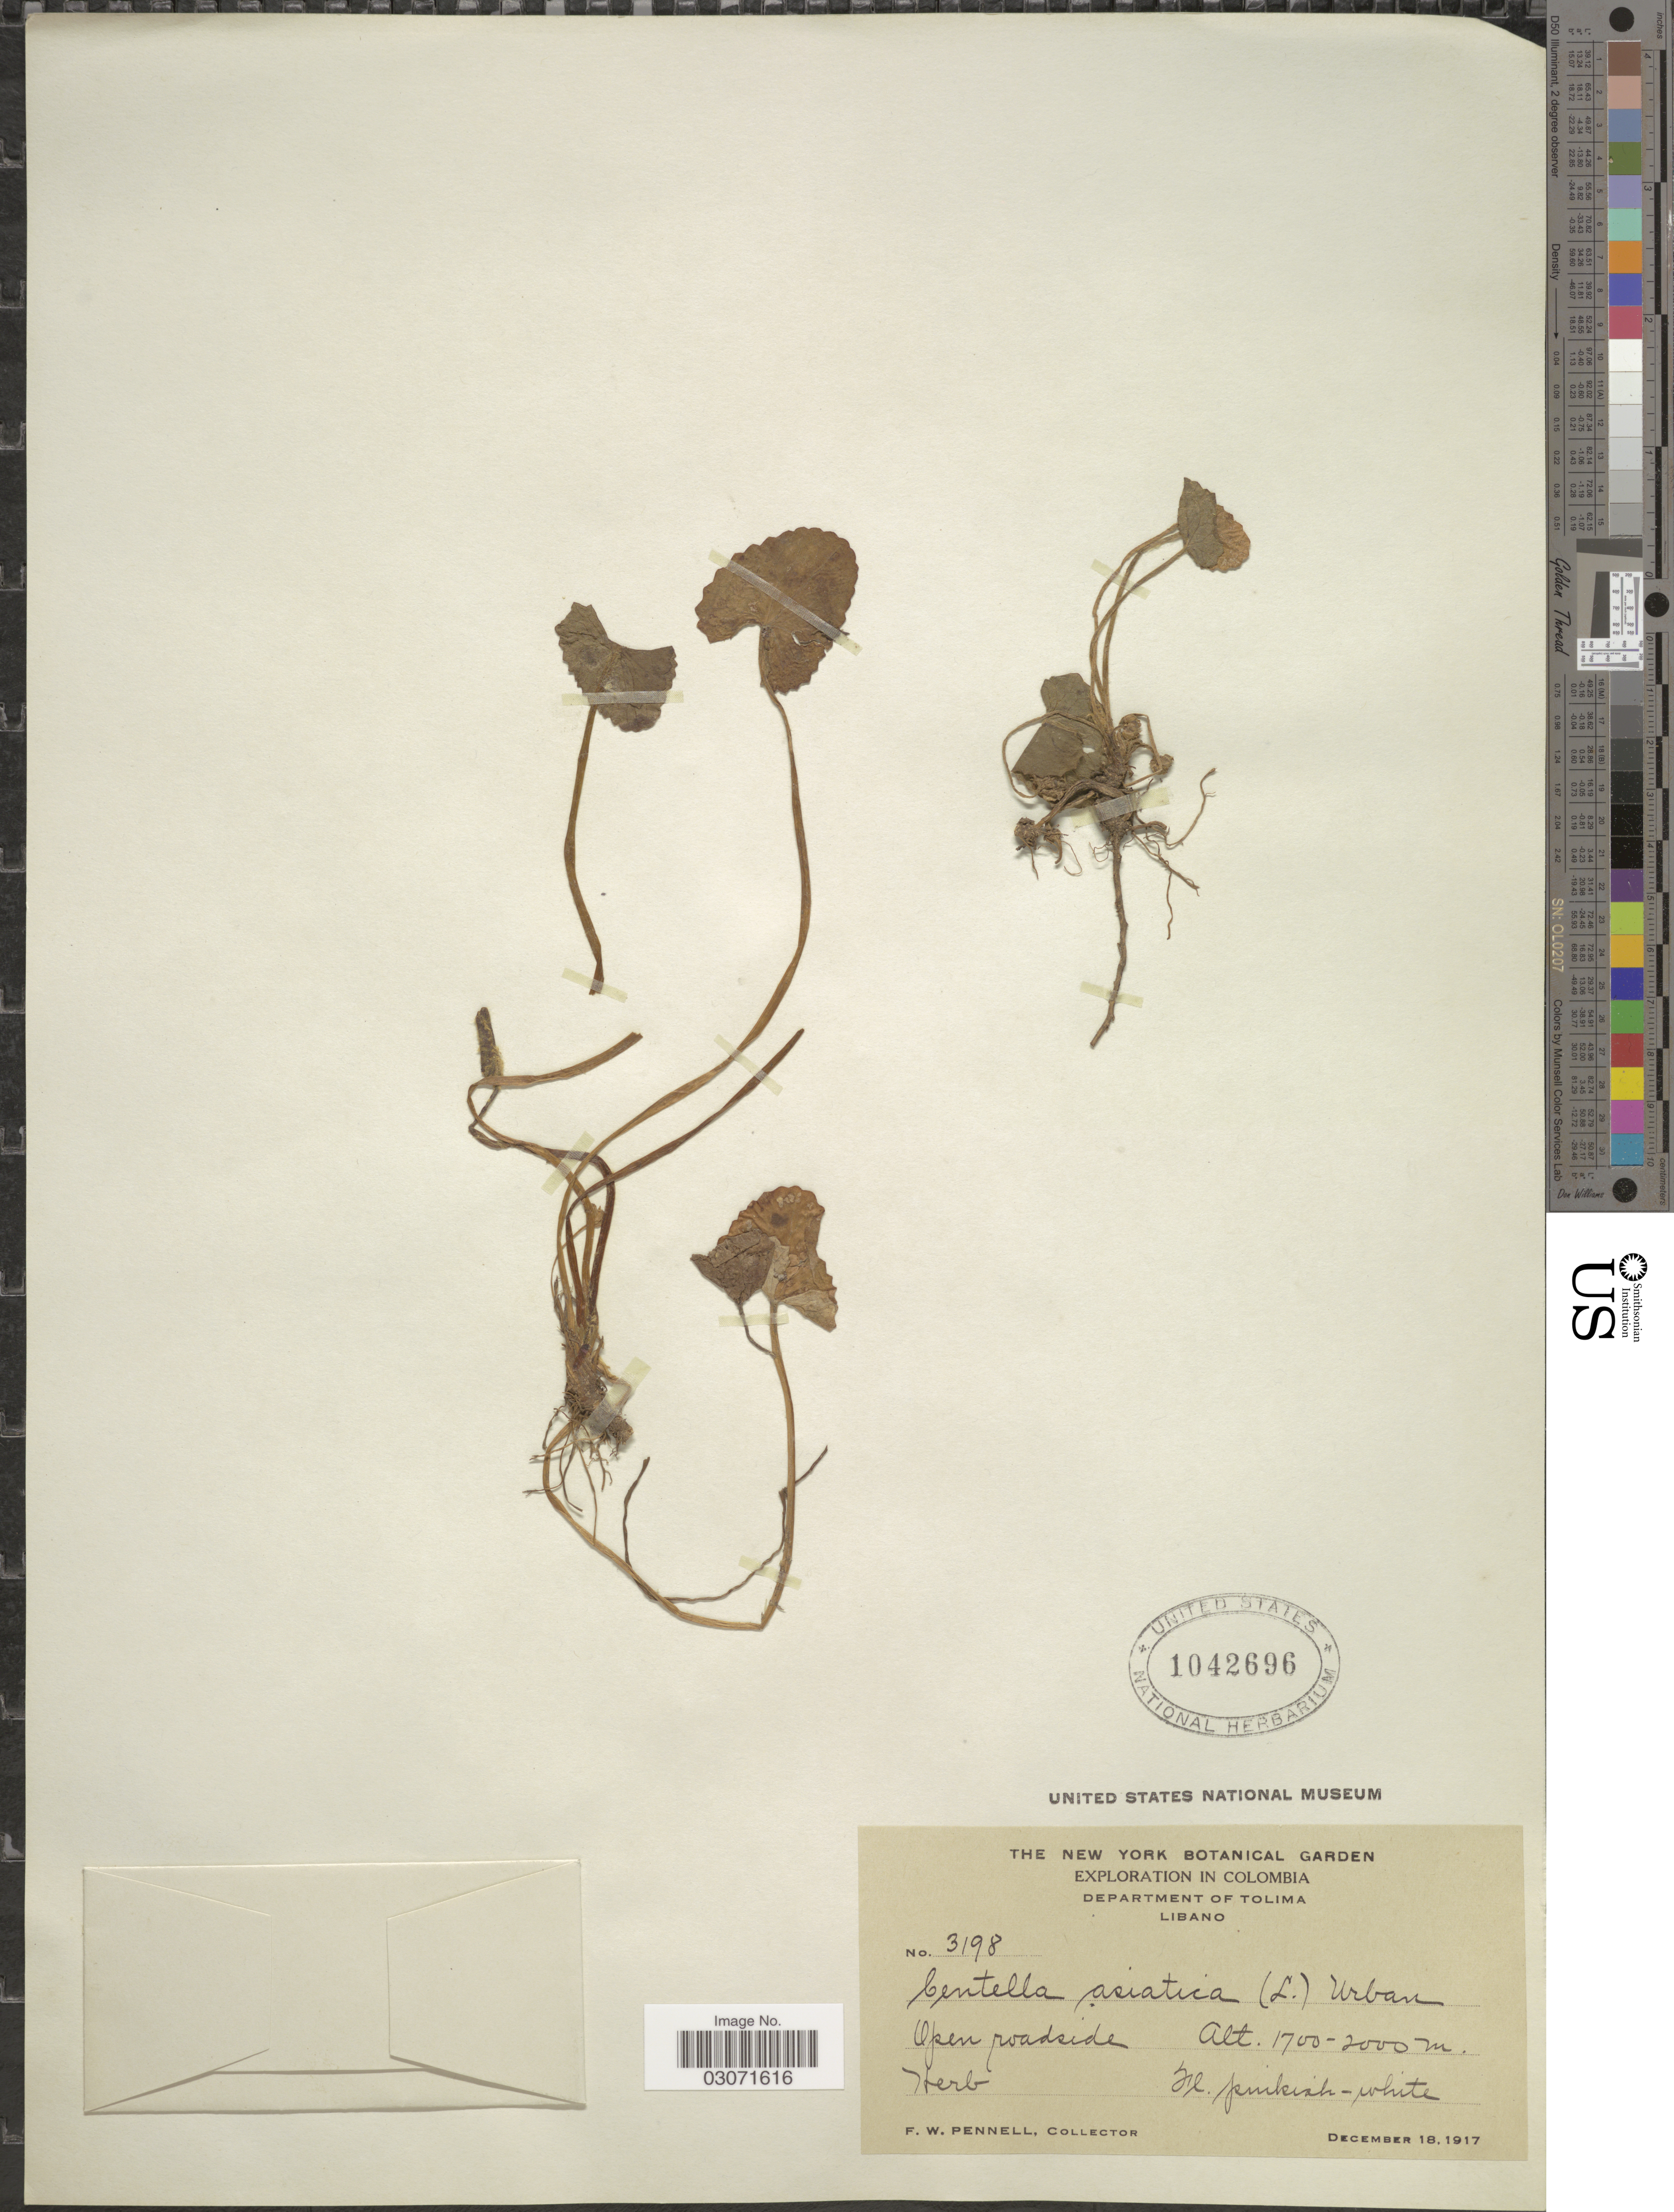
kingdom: Plantae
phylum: Tracheophyta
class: Magnoliopsida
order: Apiales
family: Apiaceae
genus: Centella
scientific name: Centella erecta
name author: (L. f.) Fernald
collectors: F. W. Pennell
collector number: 3198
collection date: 1917-12-18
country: Colombia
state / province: Tolima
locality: Department of Tolima. Libano.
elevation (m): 1700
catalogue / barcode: US 1042696